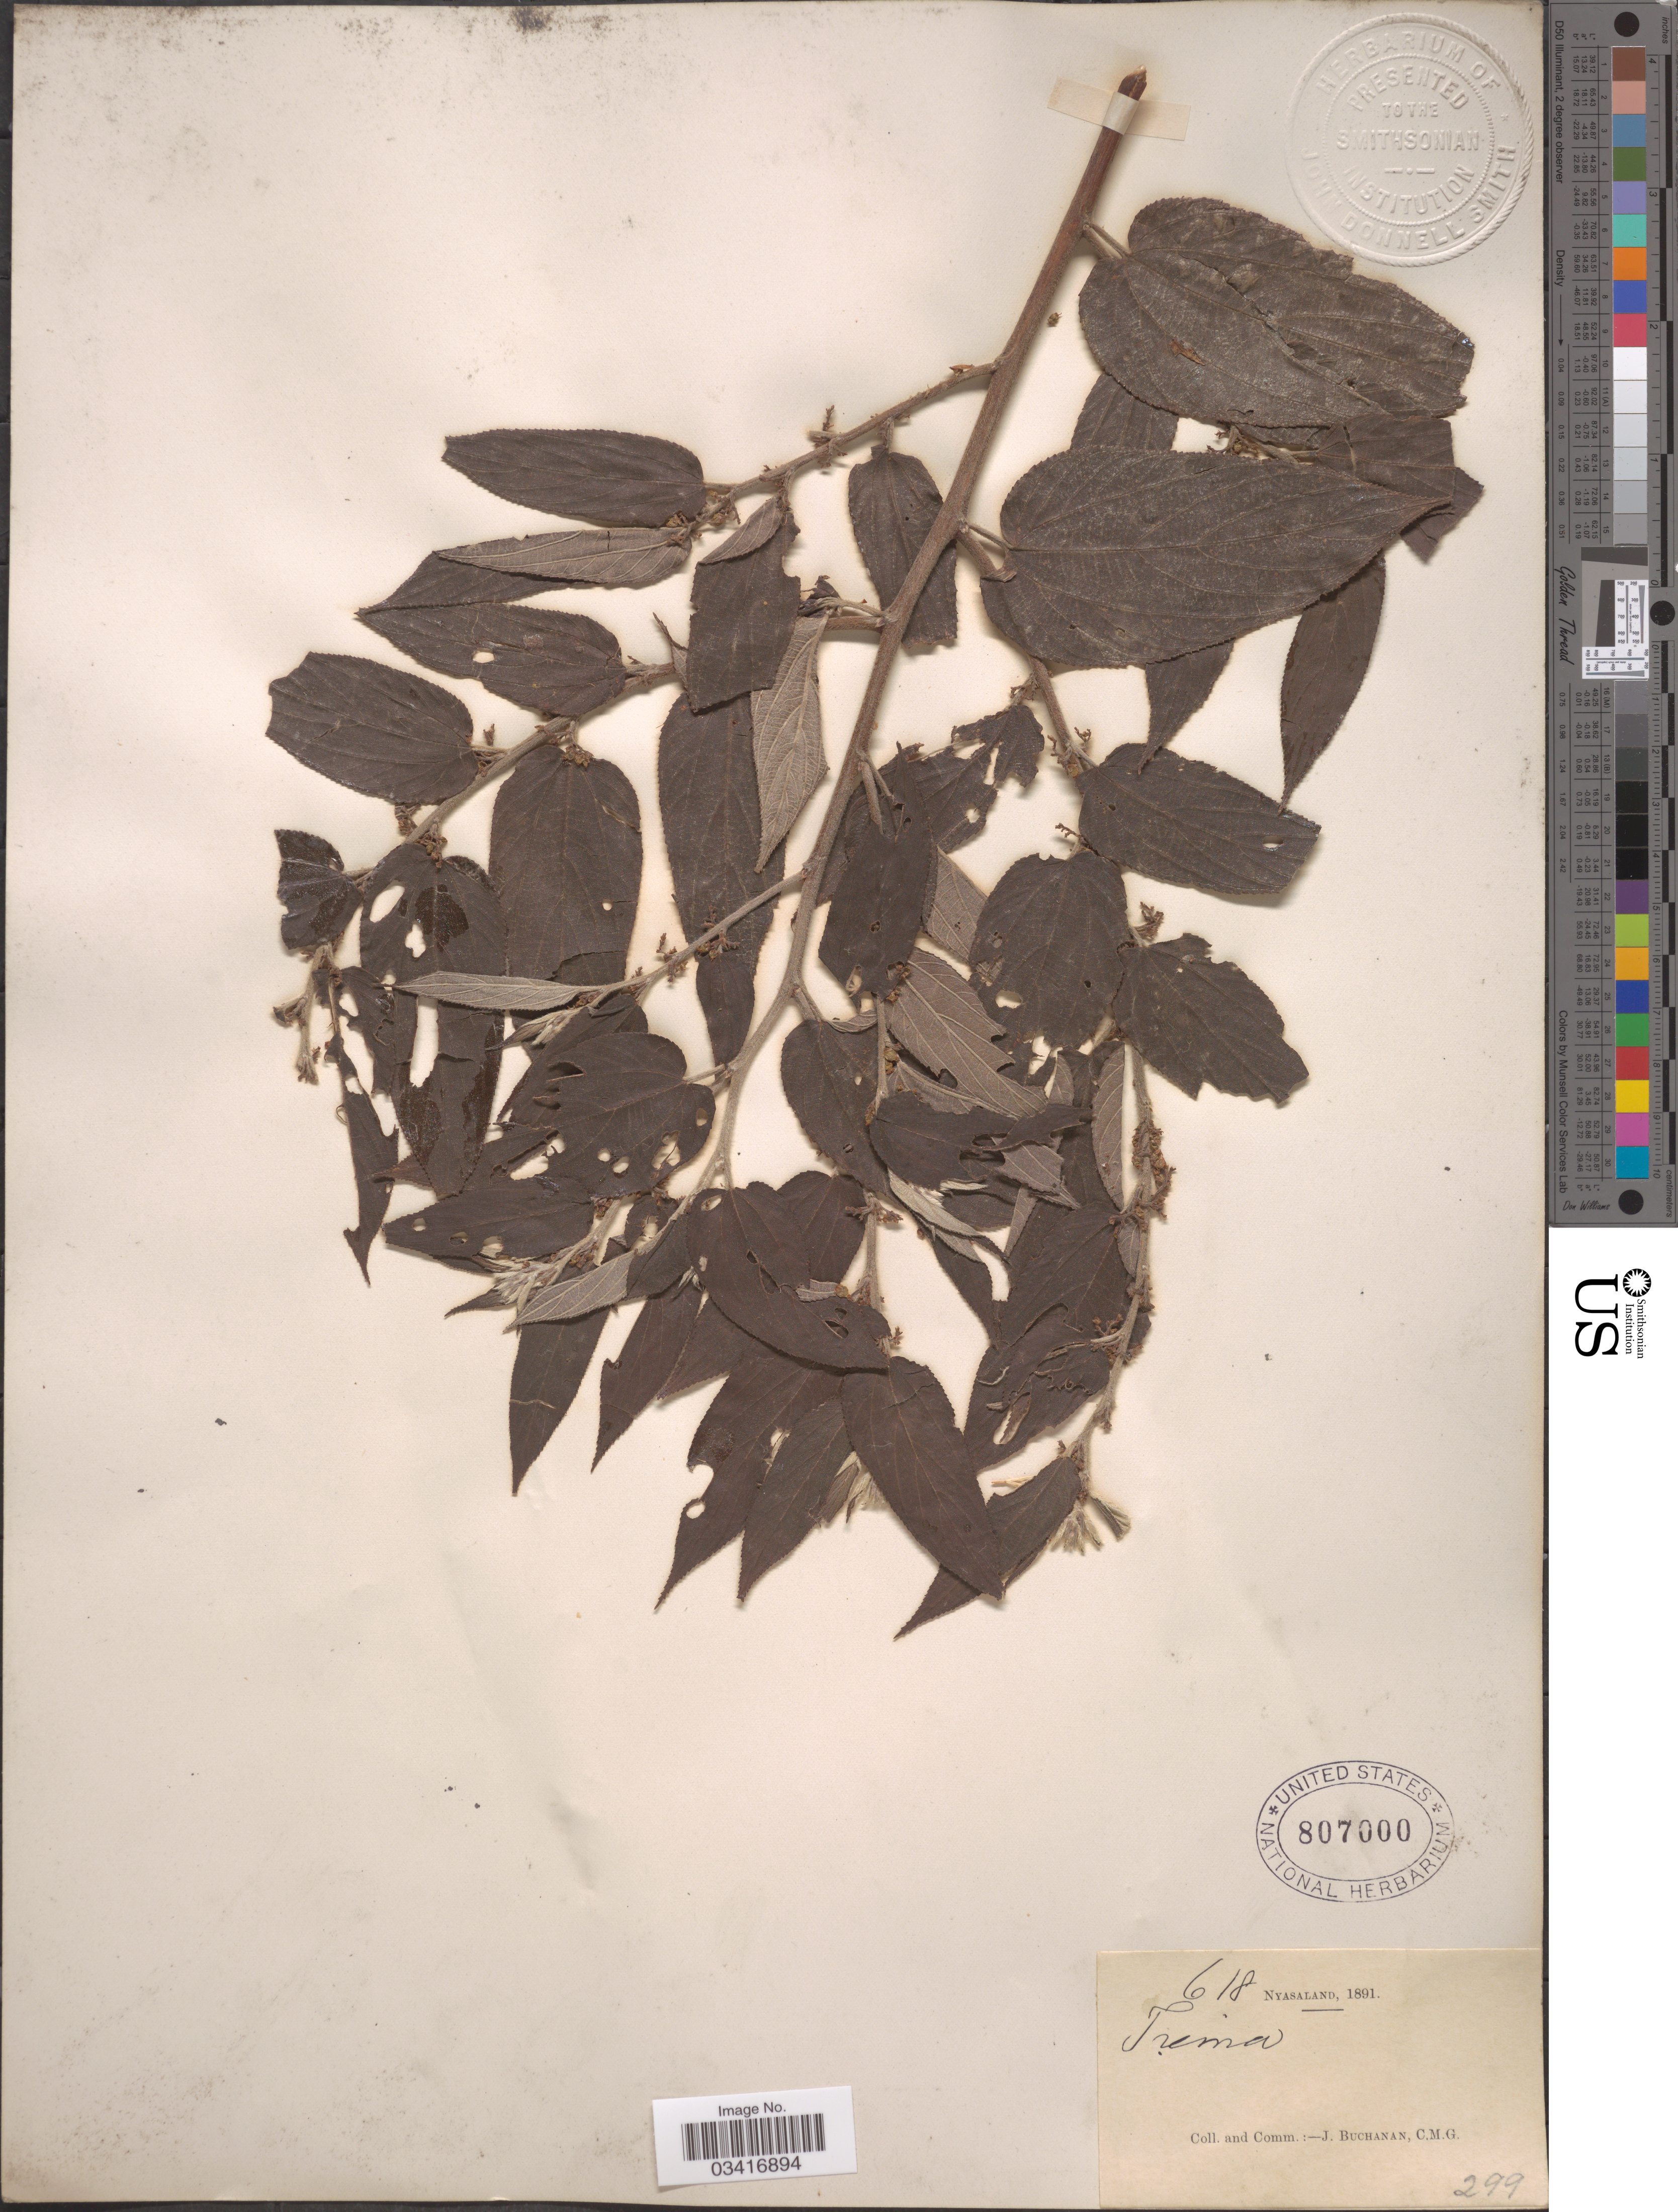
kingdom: Plantae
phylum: Tracheophyta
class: Magnoliopsida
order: Rosales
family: Cannabaceae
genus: Trema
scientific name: Trema sp.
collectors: J. Buchanan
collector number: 618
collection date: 1891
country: Malawi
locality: Nyasaland.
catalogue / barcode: US 807000